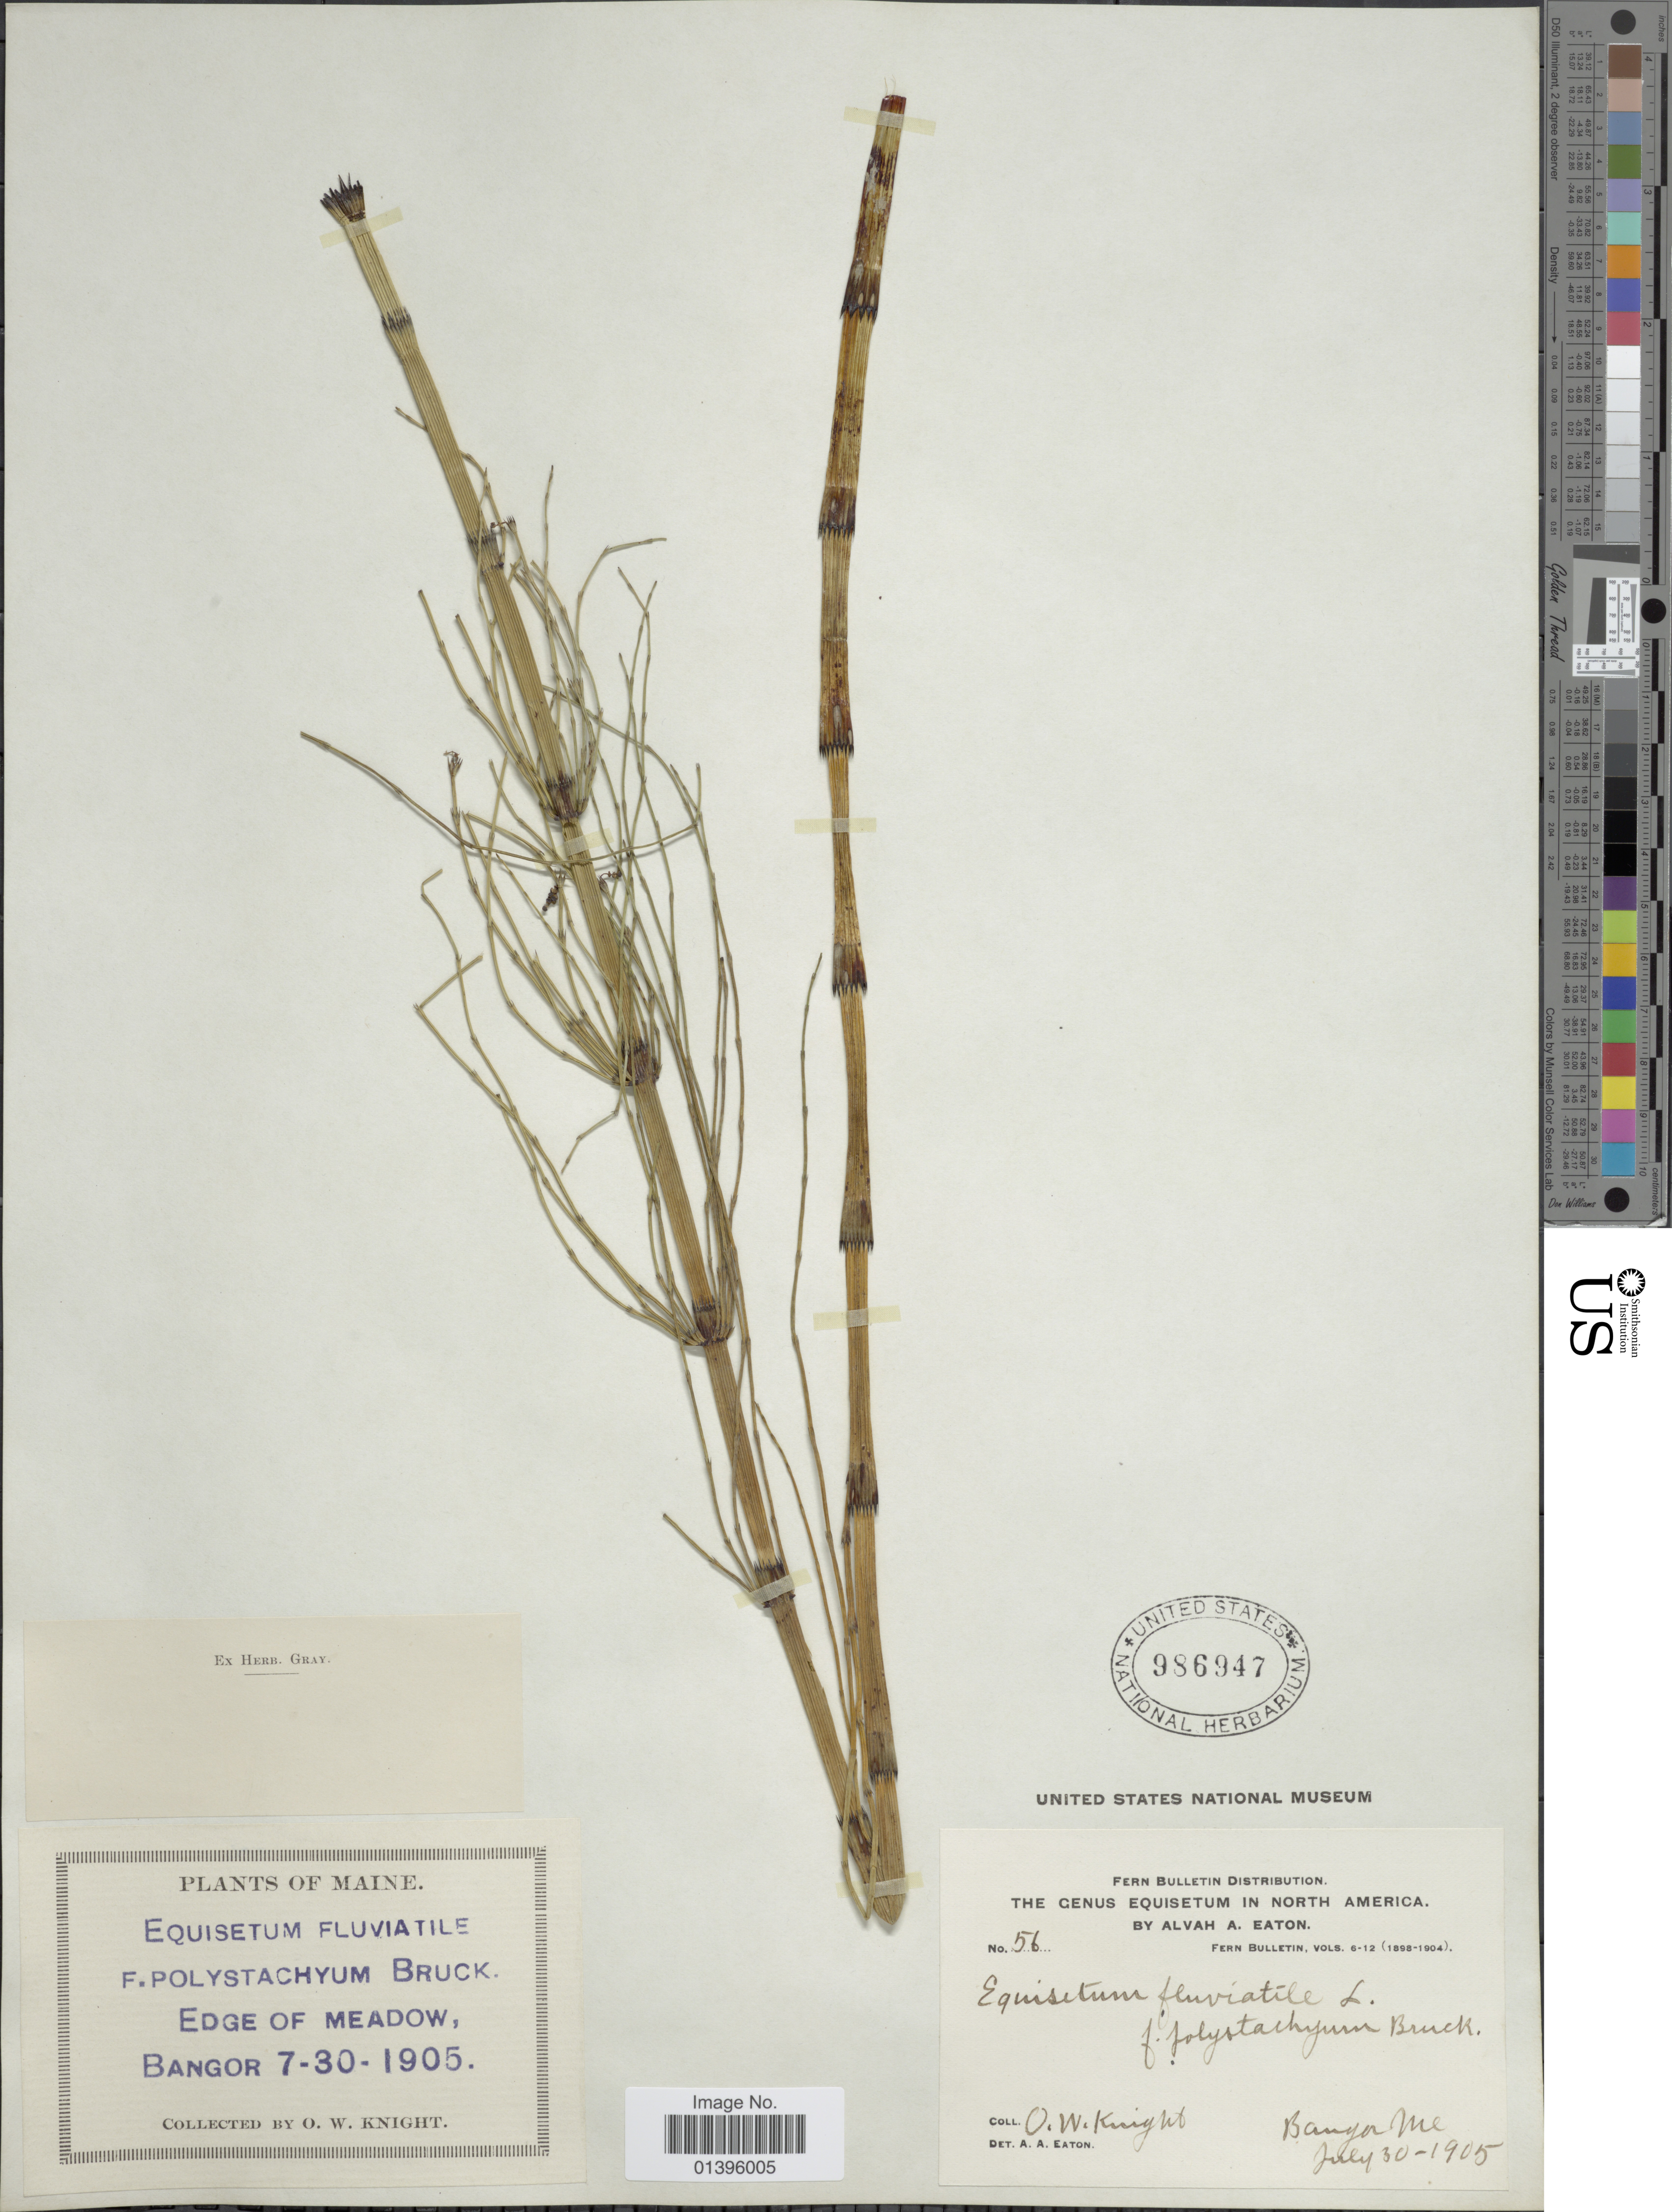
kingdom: Plantae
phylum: Tracheophyta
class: Polypodiopsida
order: Equisetales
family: Equisetaceae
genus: Equisetum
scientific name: Equisetum fluviatile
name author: L.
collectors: O. Knight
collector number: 56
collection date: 1905-07-30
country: United States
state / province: Maine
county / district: Penobscot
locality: Bangor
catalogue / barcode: US 986947